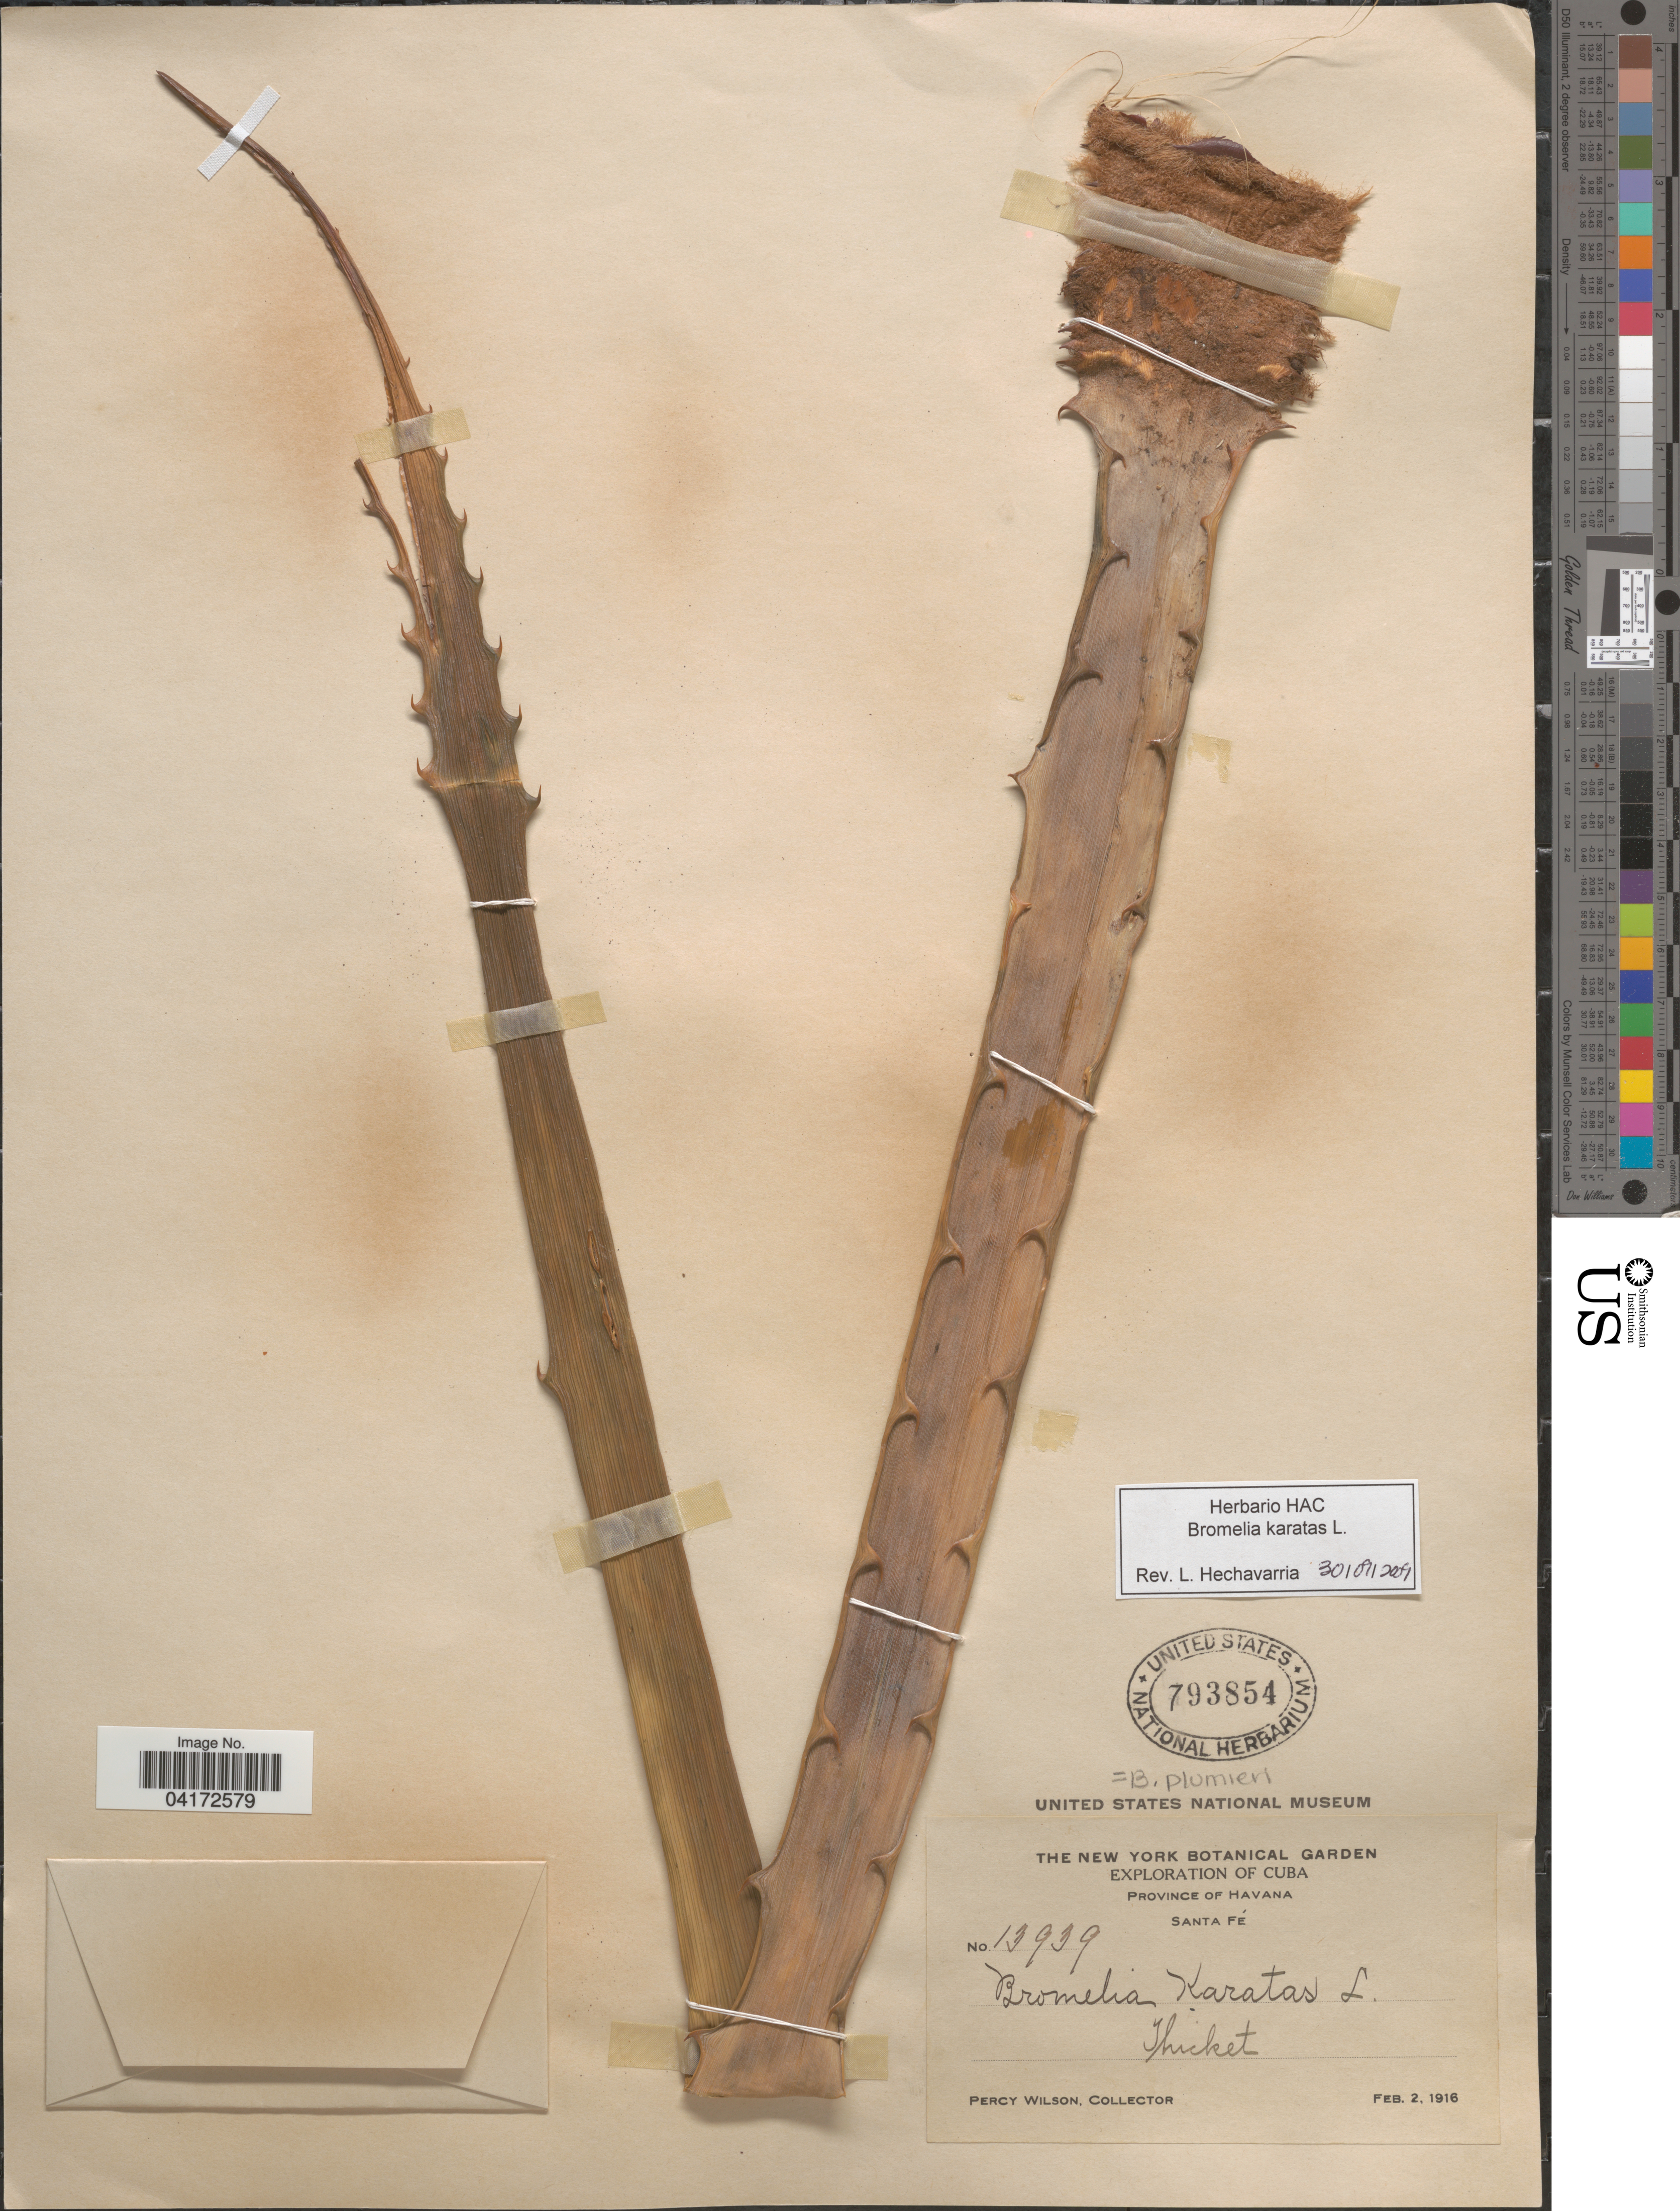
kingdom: Plantae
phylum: Tracheophyta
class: Liliopsida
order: Poales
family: Bromeliaceae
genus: Bromelia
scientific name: Bromelia karatas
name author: L.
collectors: P. Wilson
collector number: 13939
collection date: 1916-02-02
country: Cuba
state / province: La Habana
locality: Exploration of Cuba. Province of Havana. Santa Fé.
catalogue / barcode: US 793854